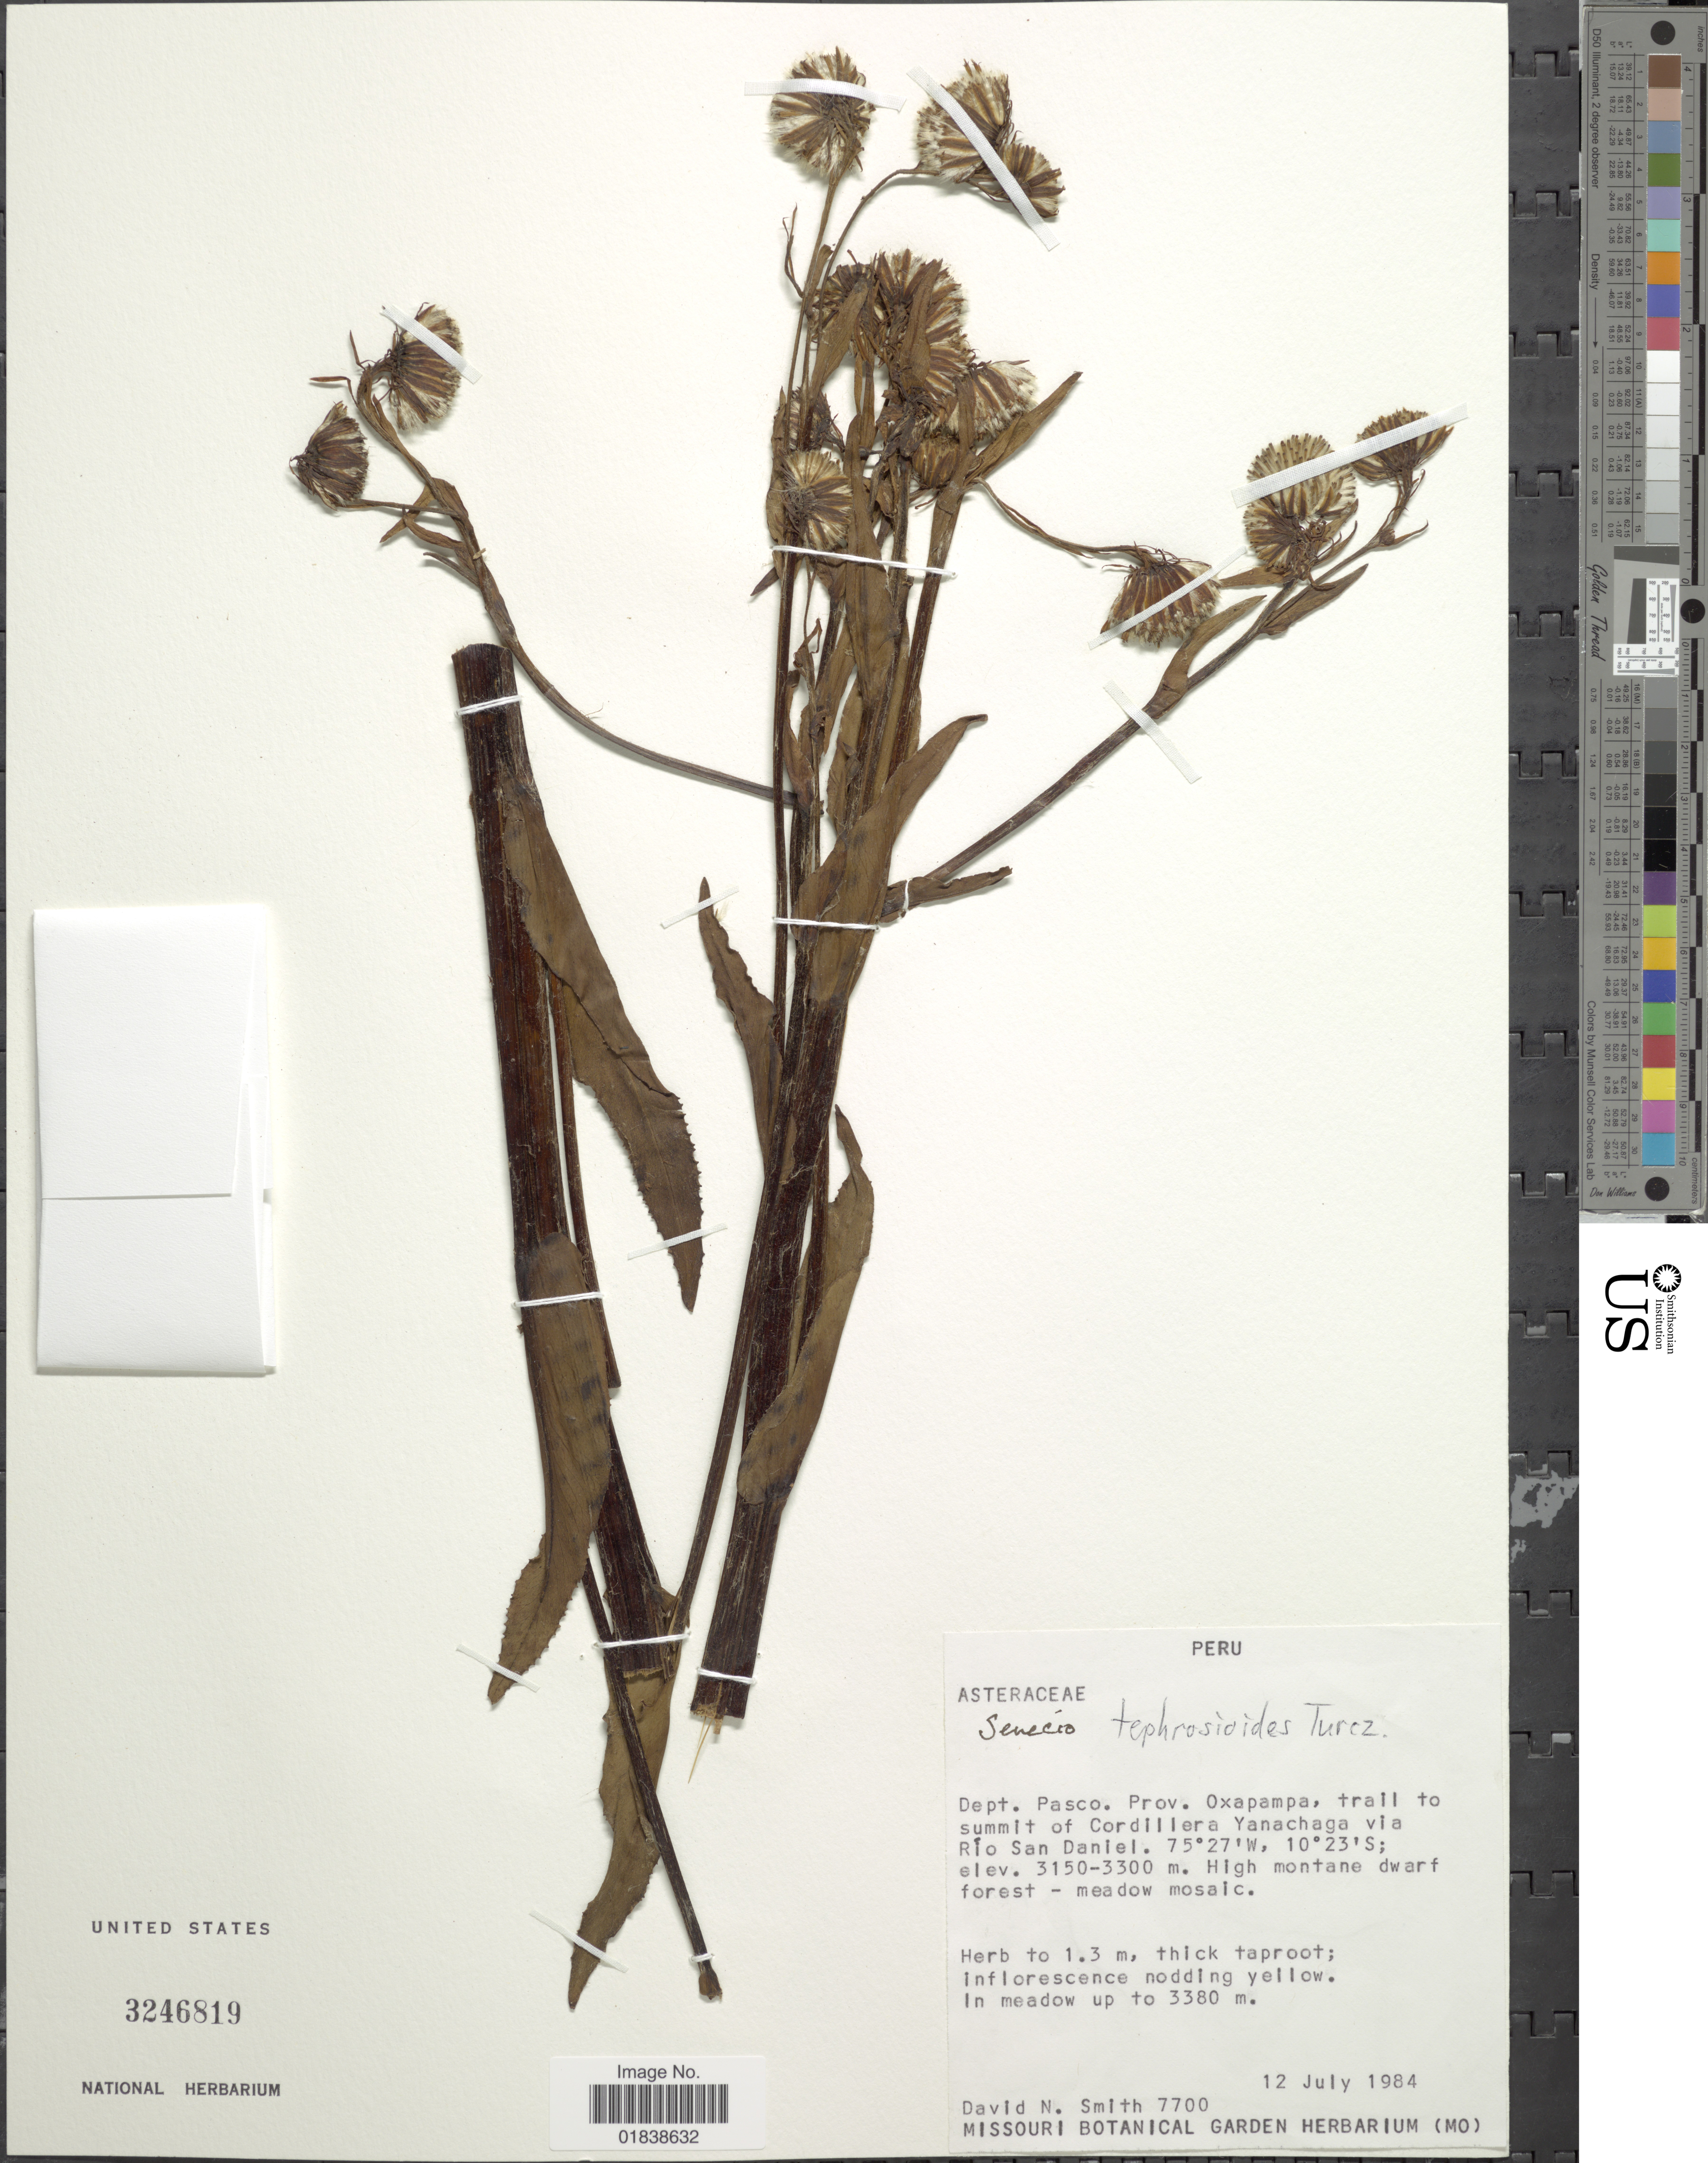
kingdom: Plantae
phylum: Tracheophyta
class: Magnoliopsida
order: Asterales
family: Asteraceae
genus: Senecio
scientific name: Senecio tephrosioides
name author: Turcz.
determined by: Salomon, Luciana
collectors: D. Smith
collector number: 77000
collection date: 1984-07-12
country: Peru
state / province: Pasco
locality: Prov. Oxapampa, trail to summit of Cordillera Yanachaga via Rio San Daniel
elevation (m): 3150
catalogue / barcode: US 3246819